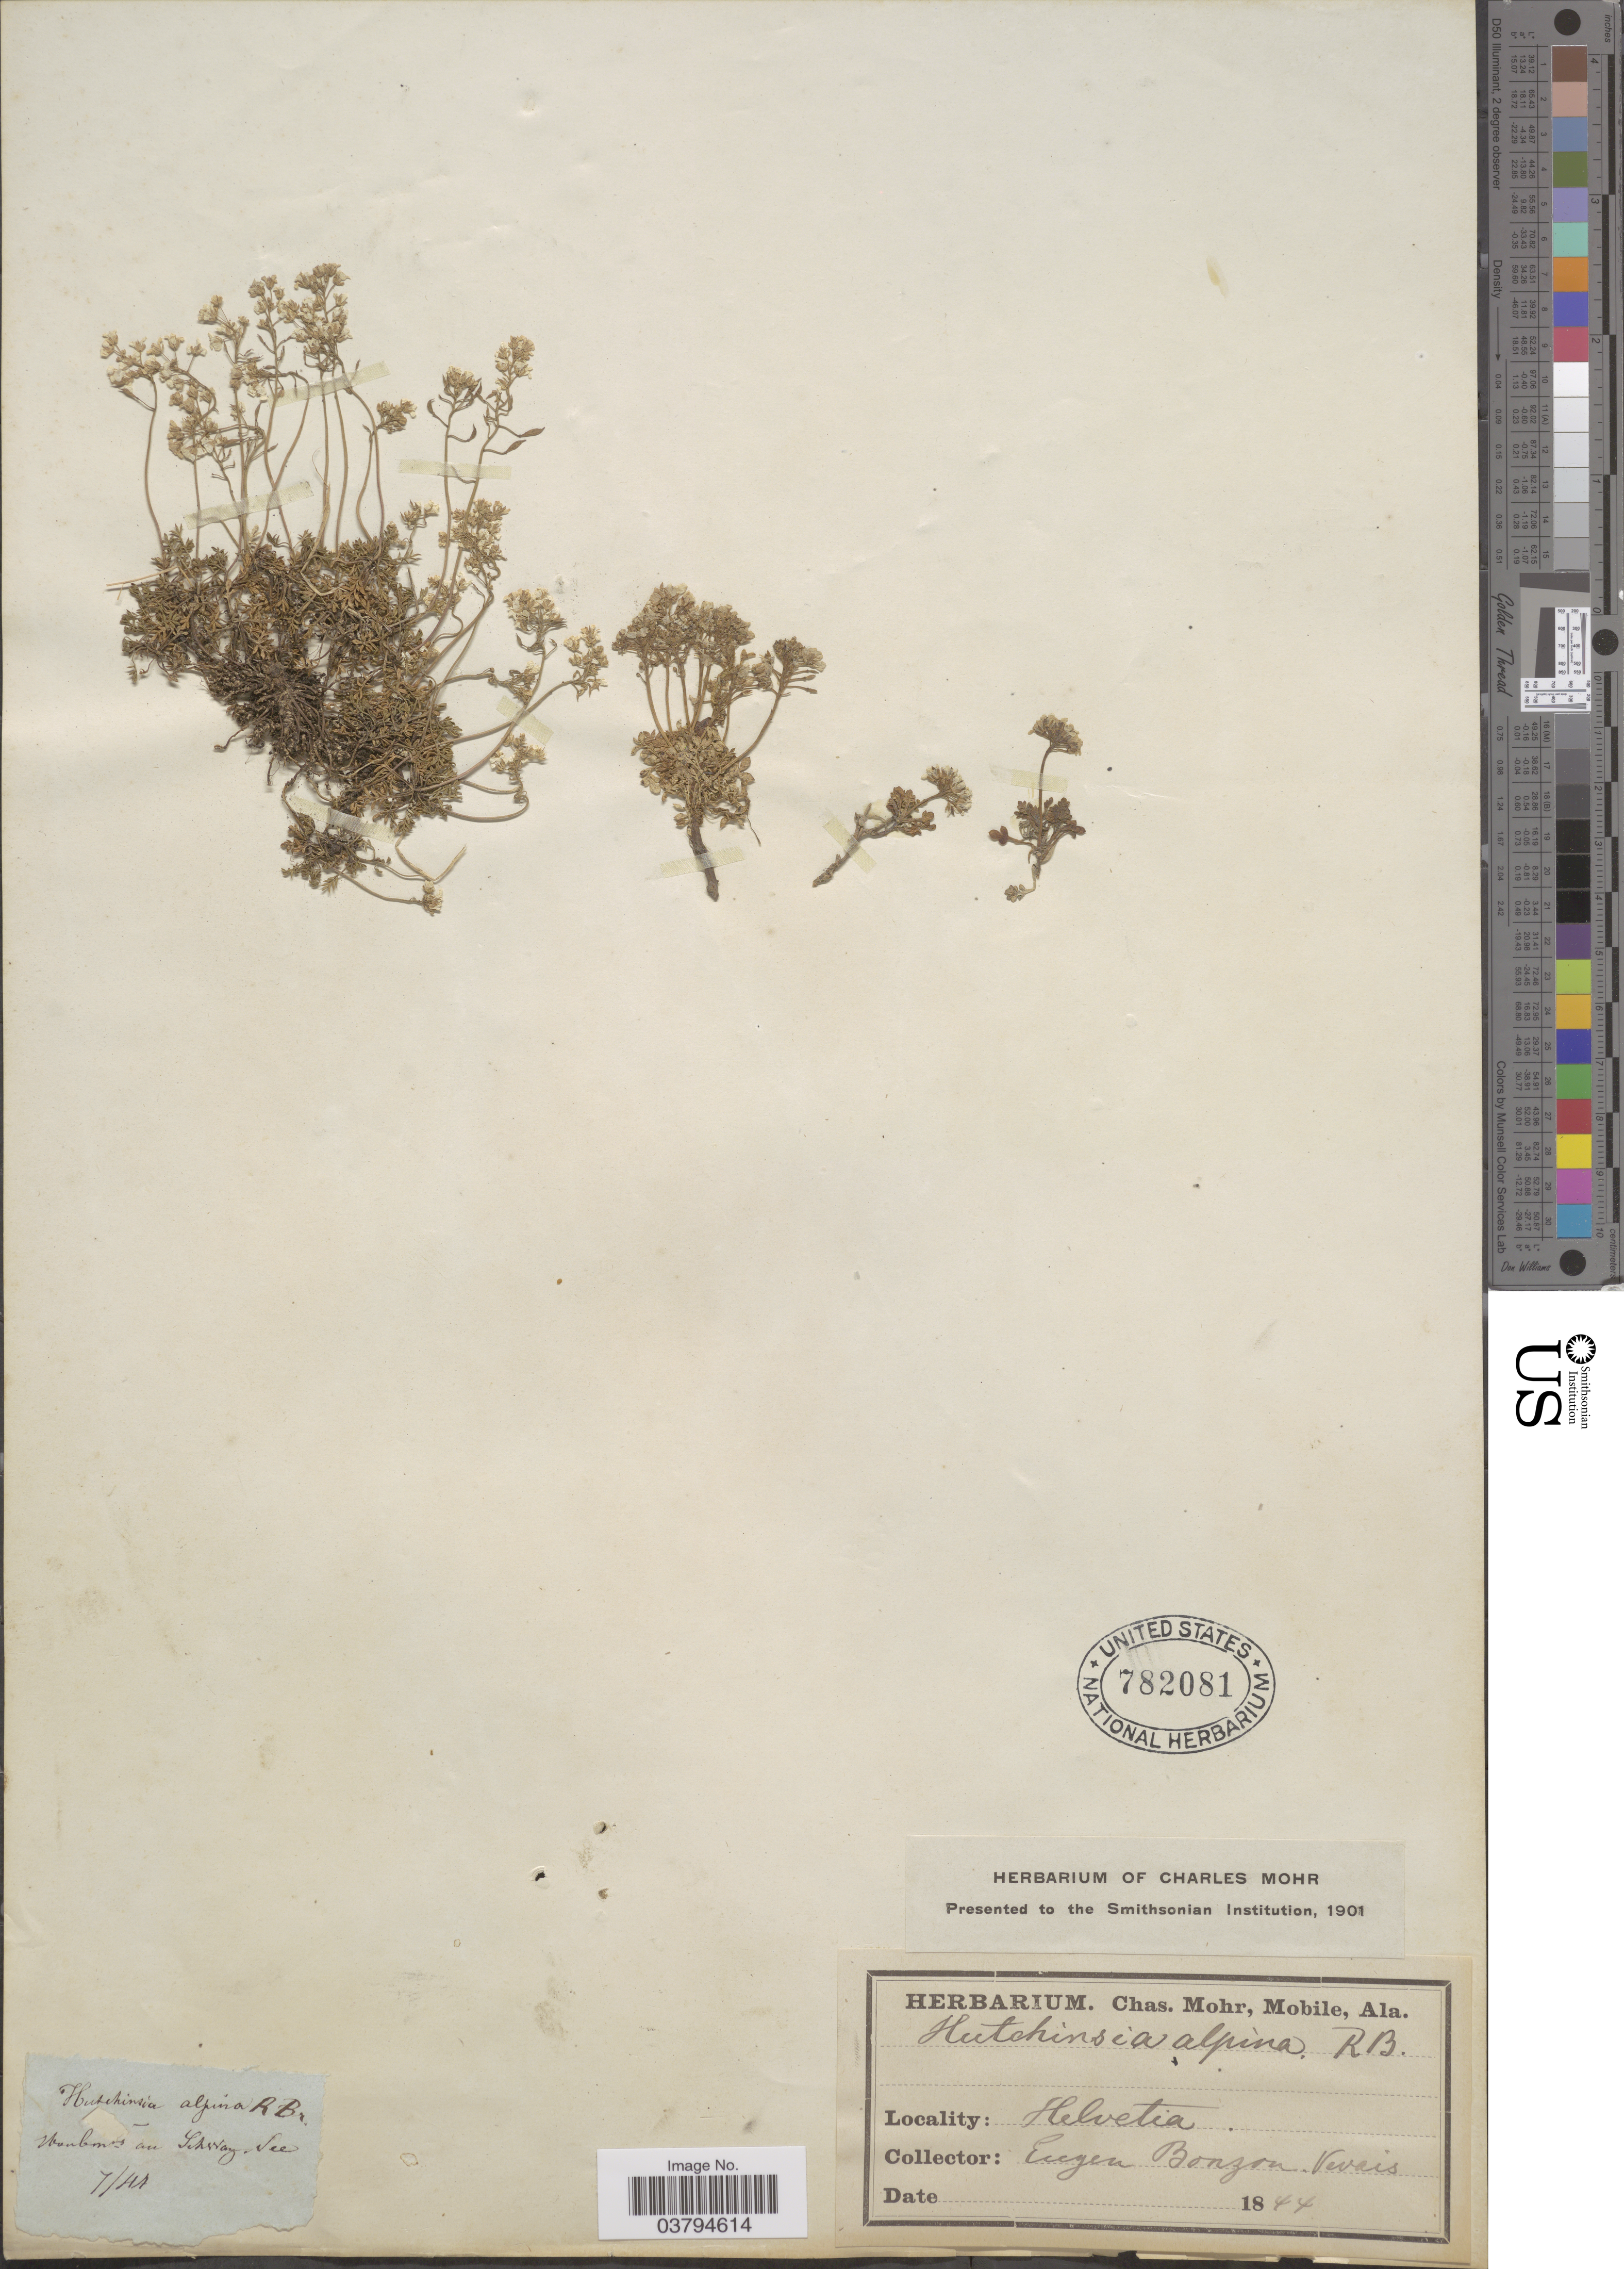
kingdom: Plantae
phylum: Tracheophyta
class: Magnoliopsida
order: Brassicales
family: Brassicaceae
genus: Hutchinsia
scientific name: Hutchinsia alpina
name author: W.T. Aiton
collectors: E. Bonzon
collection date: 1844-07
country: Switzerland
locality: Helvetia. [illegible text] See.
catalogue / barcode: US 782081